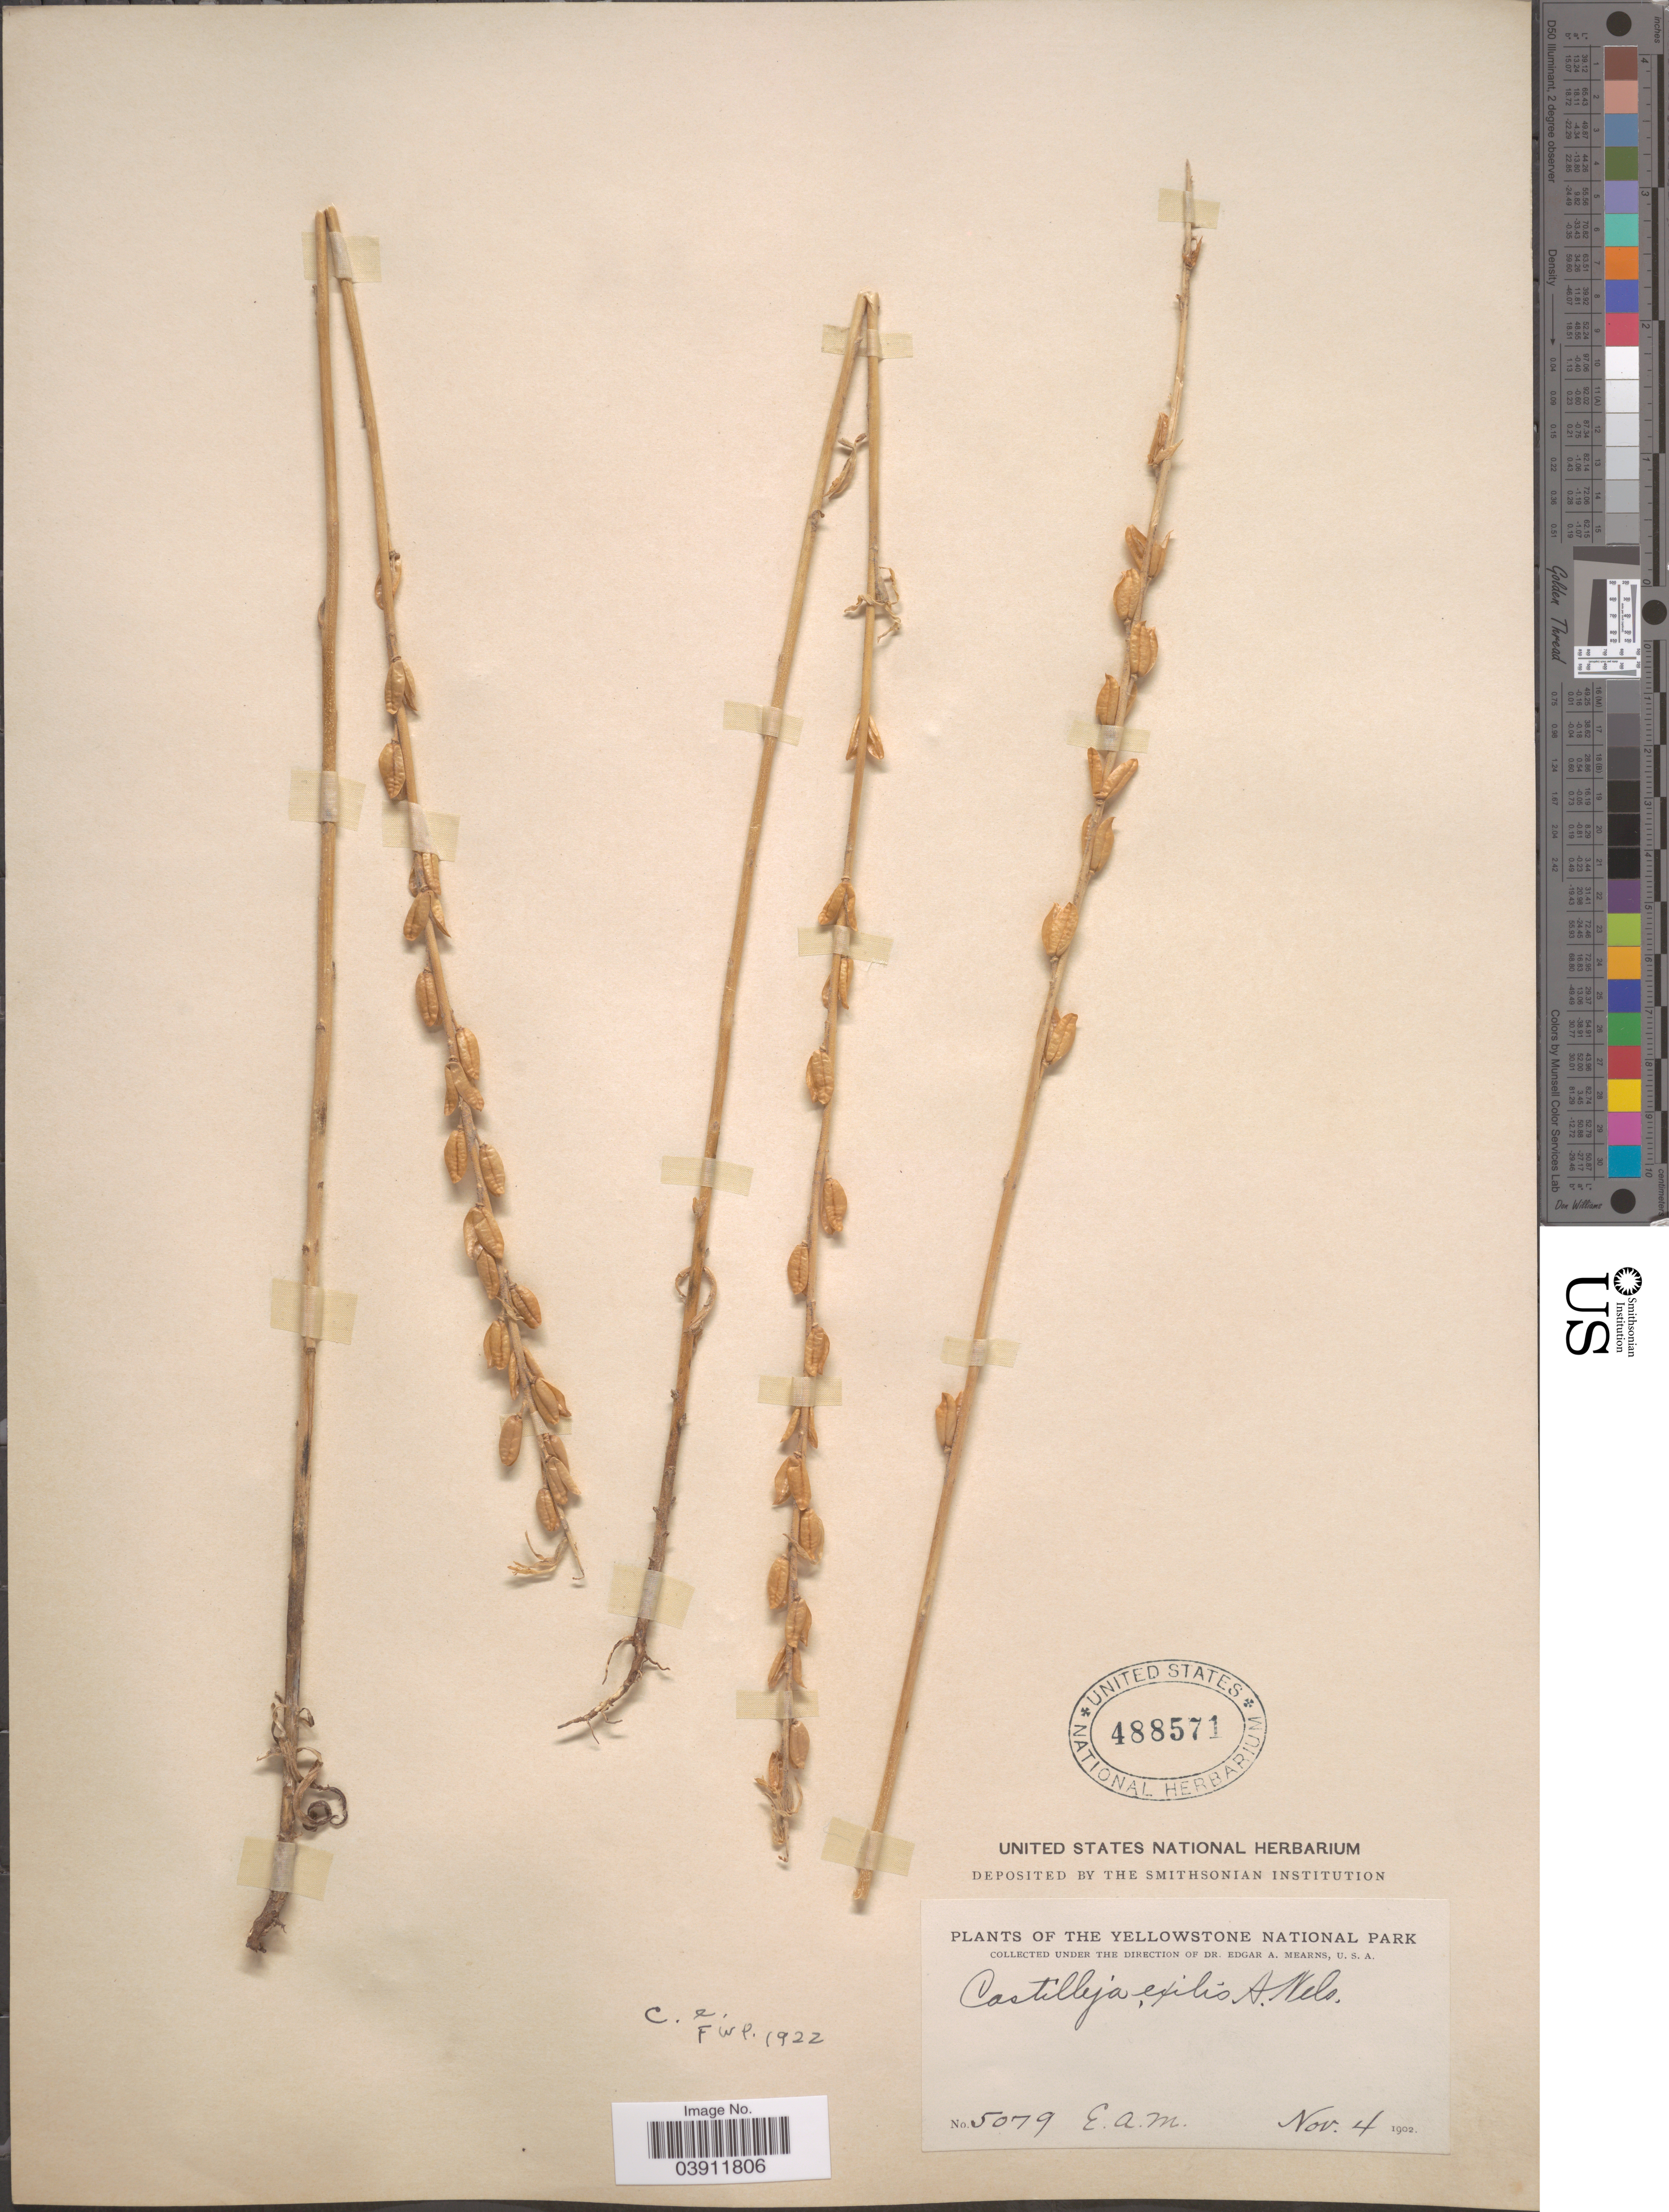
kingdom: Plantae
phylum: Tracheophyta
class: Magnoliopsida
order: Lamiales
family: Orobanchaceae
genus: Castilleja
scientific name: Castilleja exilis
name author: A. Nelson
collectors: E. A. Mearns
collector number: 5079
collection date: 1902-11-04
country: United States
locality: Yellowstone National Park.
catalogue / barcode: US 488571